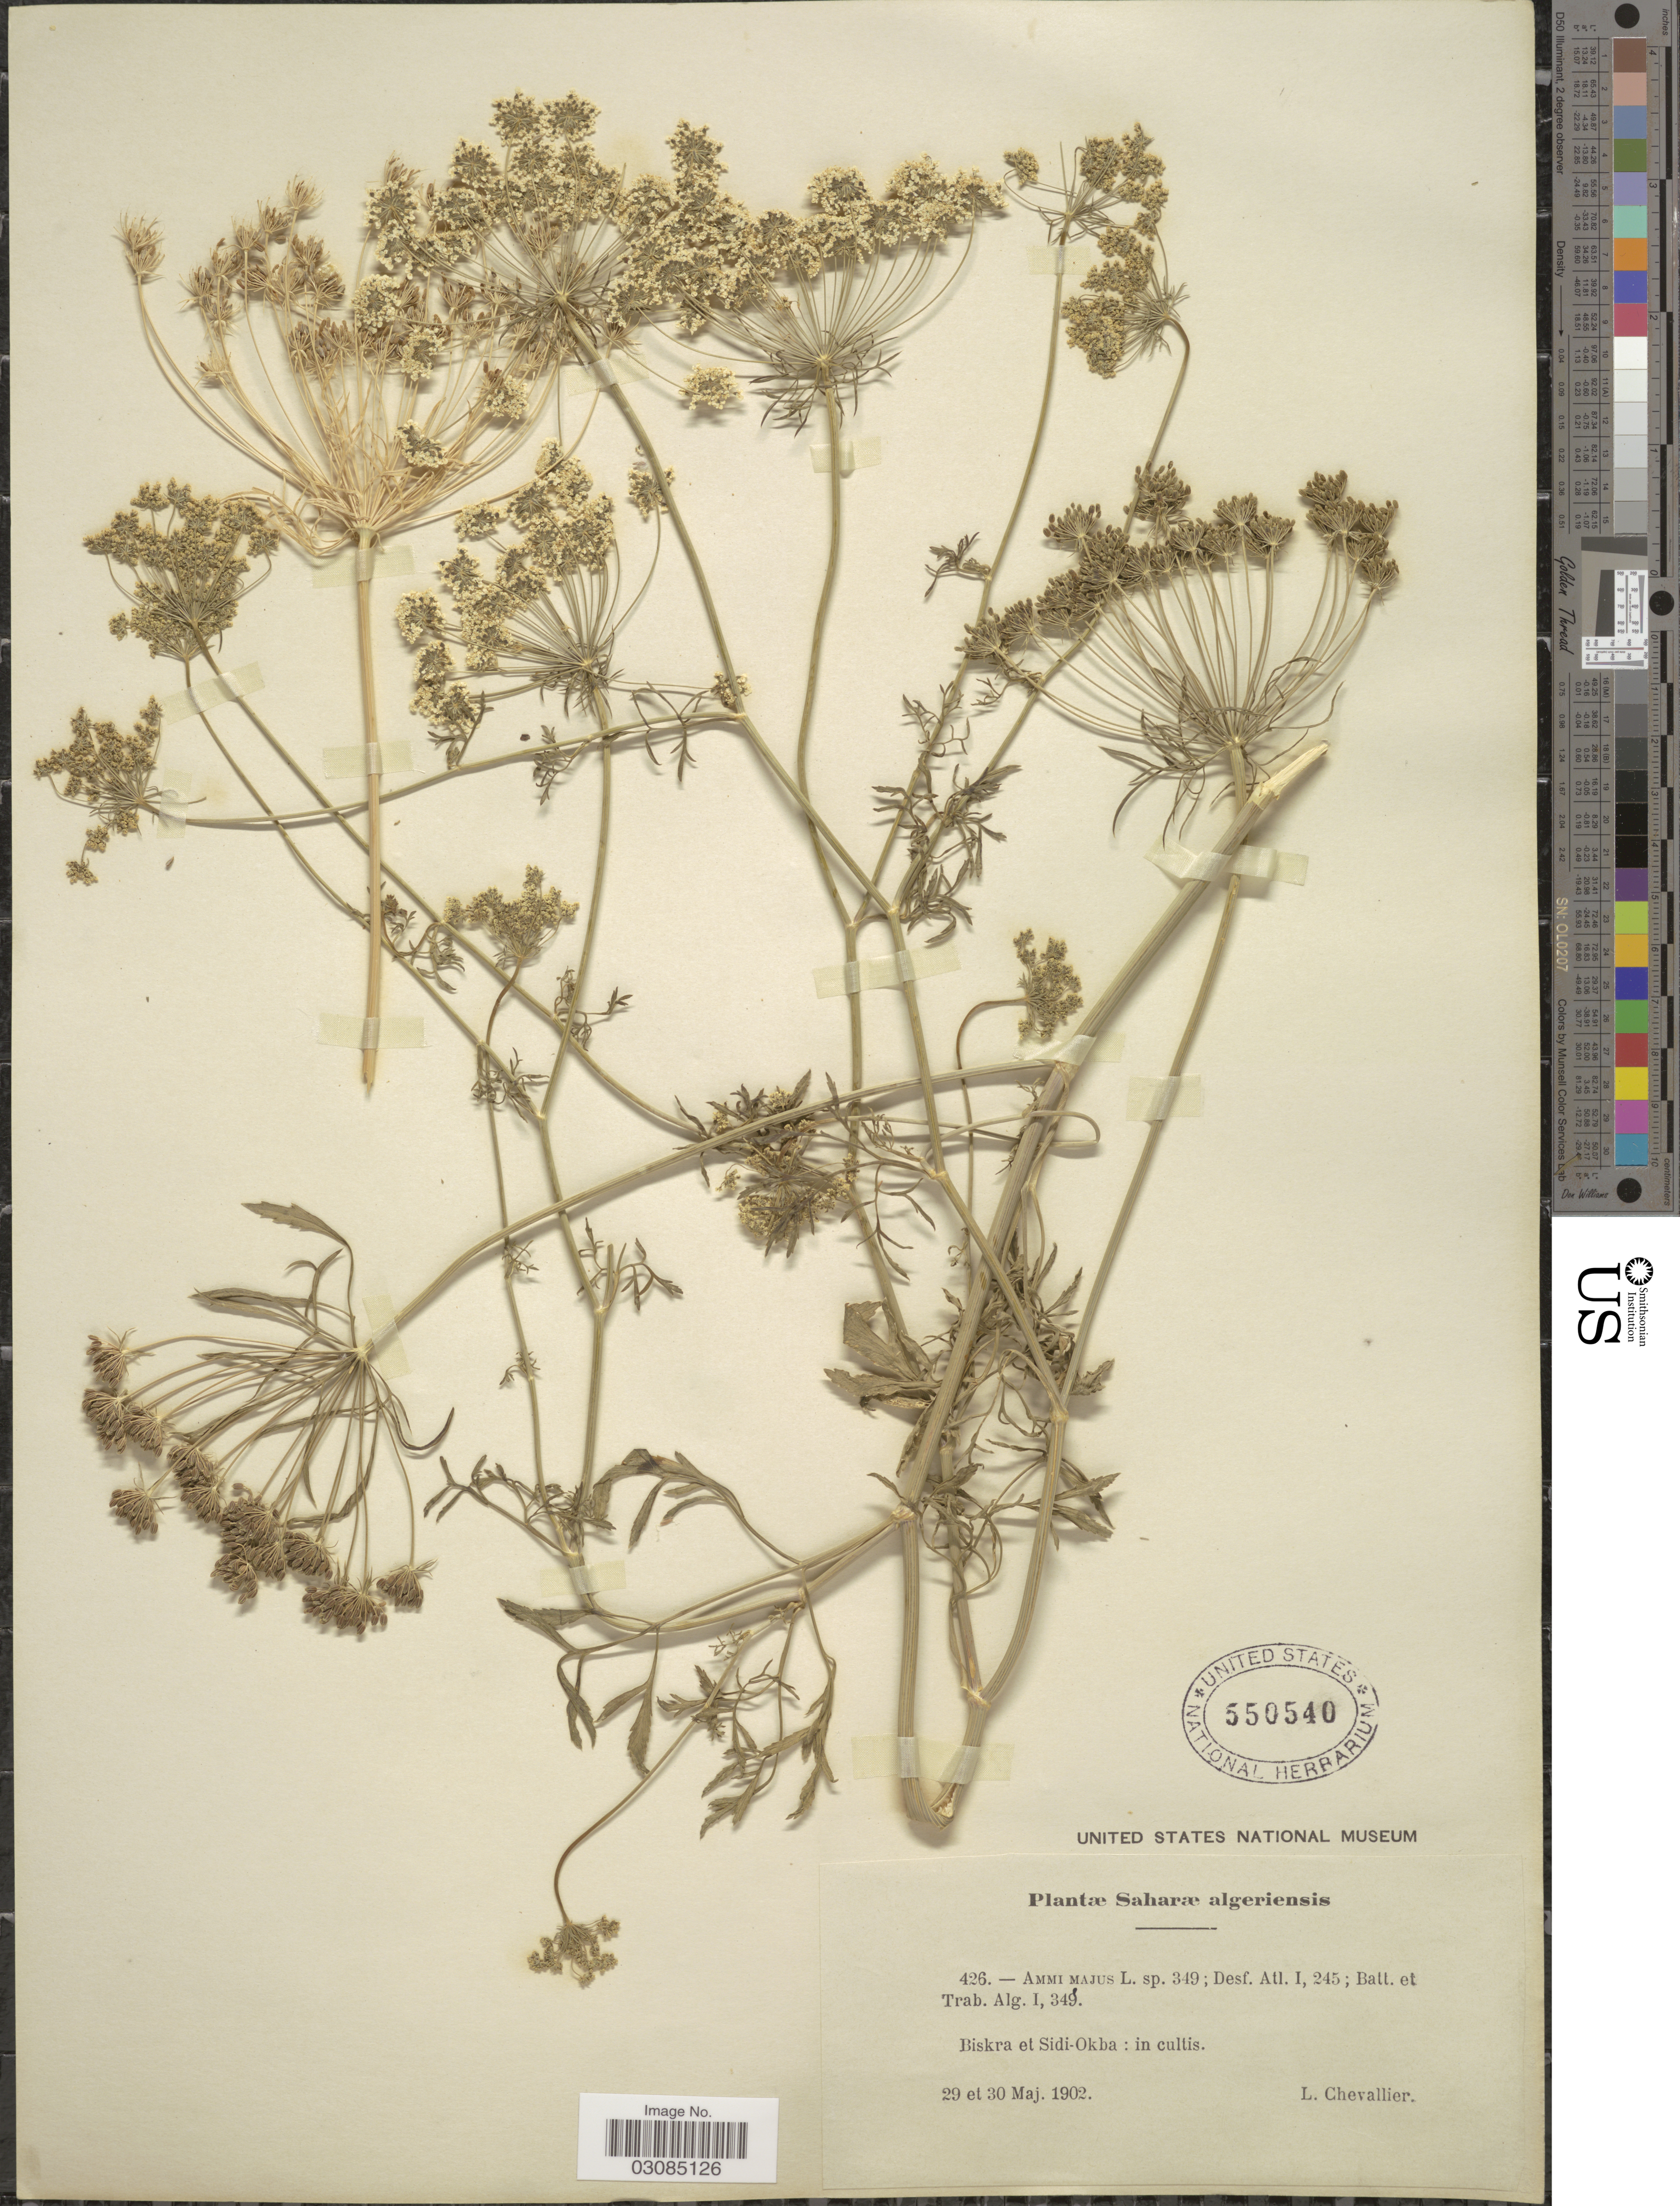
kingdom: Plantae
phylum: Tracheophyta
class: Magnoliopsida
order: Apiales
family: Apiaceae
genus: Ammi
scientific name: Ammi majus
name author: L.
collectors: L. Chevallier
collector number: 426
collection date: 1902-05-29/1902-05-30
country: Algeria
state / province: Biskra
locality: Saharæ. Biskra et Sidi-Okba: in cultis.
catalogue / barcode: US 550540